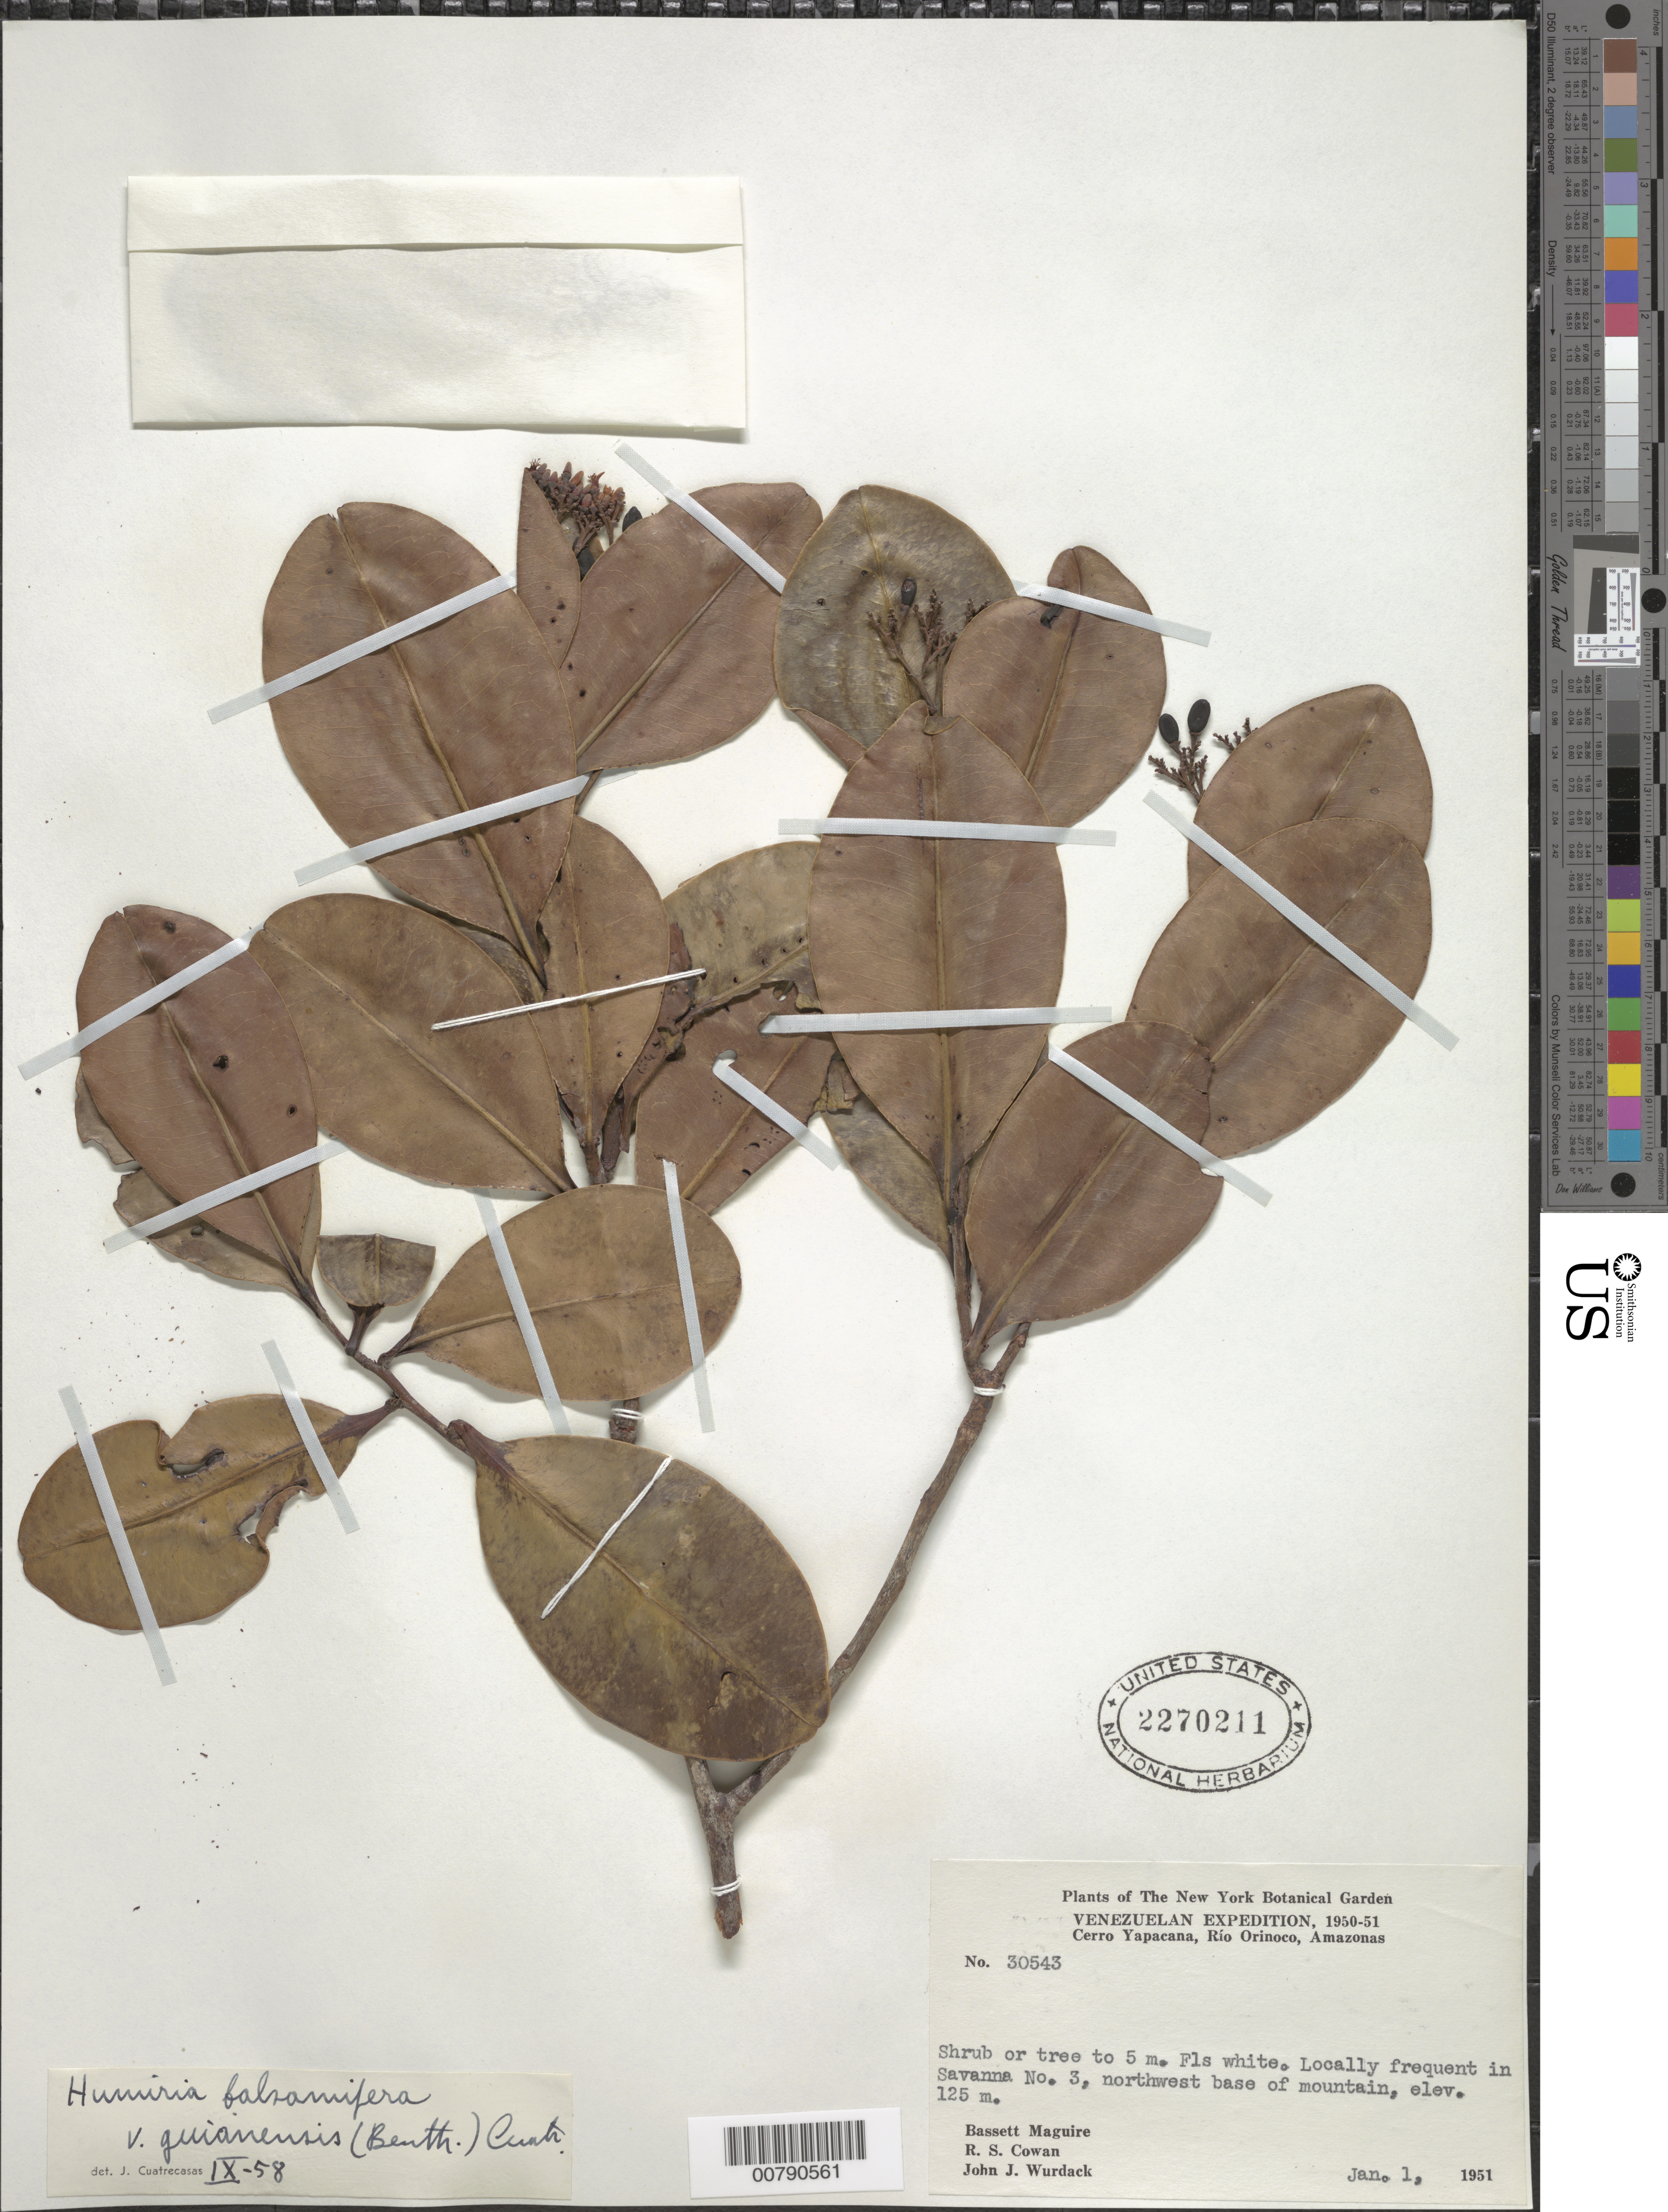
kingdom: Plantae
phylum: Tracheophyta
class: Magnoliopsida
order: Malpighiales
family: Humiriaceae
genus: Humiria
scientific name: Humiria balsamifera var. guianensis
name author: (Benth.) Cuatrec.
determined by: Cuatrecasas, J.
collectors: B. Maguire, R. S. Cowan & J. J. Wurdack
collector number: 30543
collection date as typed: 1-Jan-51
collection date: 1951-01-01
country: Venezuela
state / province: Amazonas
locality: Cerro Yapacána, Río Orinoco; savanna No. 3, NW base of mountain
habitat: Savanna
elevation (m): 125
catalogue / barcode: US 2270211